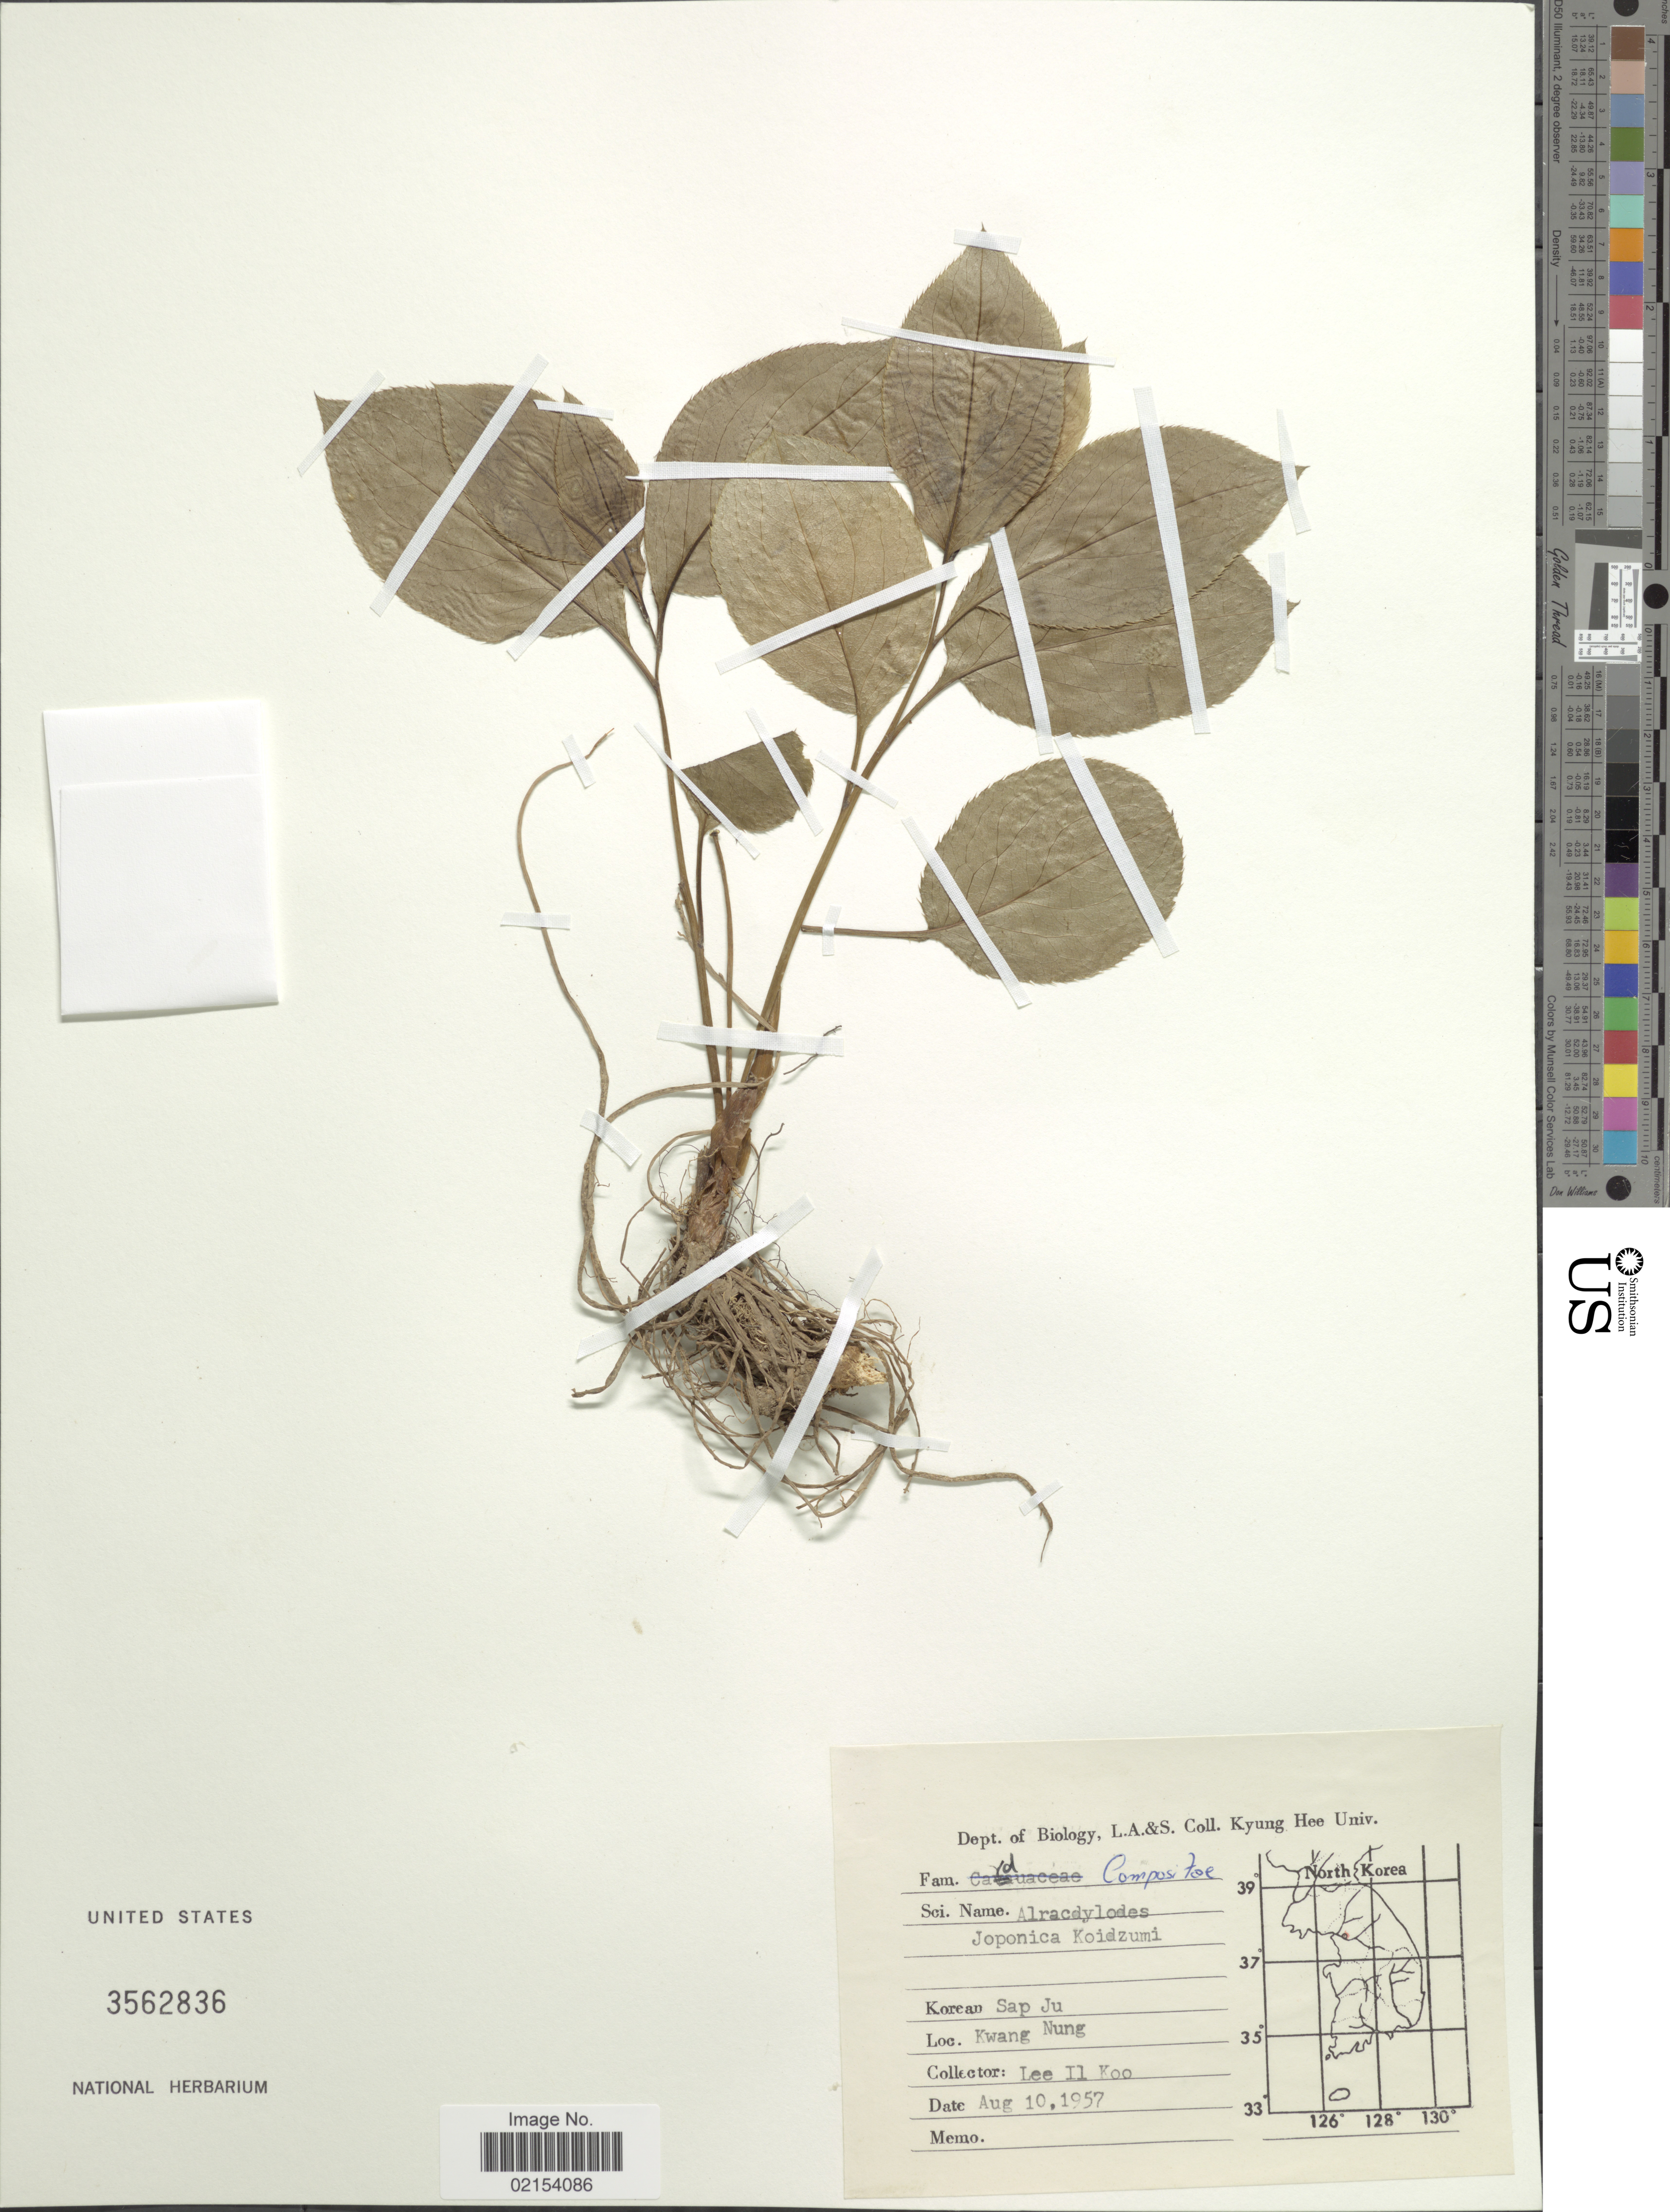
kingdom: Plantae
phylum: Tracheophyta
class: Magnoliopsida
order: Asterales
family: Asteraceae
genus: Atractylodes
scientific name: Atractylodes japonica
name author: Koidz. ex Kitam.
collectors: Il-Ko Lee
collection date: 1957-08-10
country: South Korea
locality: Kwang Nung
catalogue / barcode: US 3562836